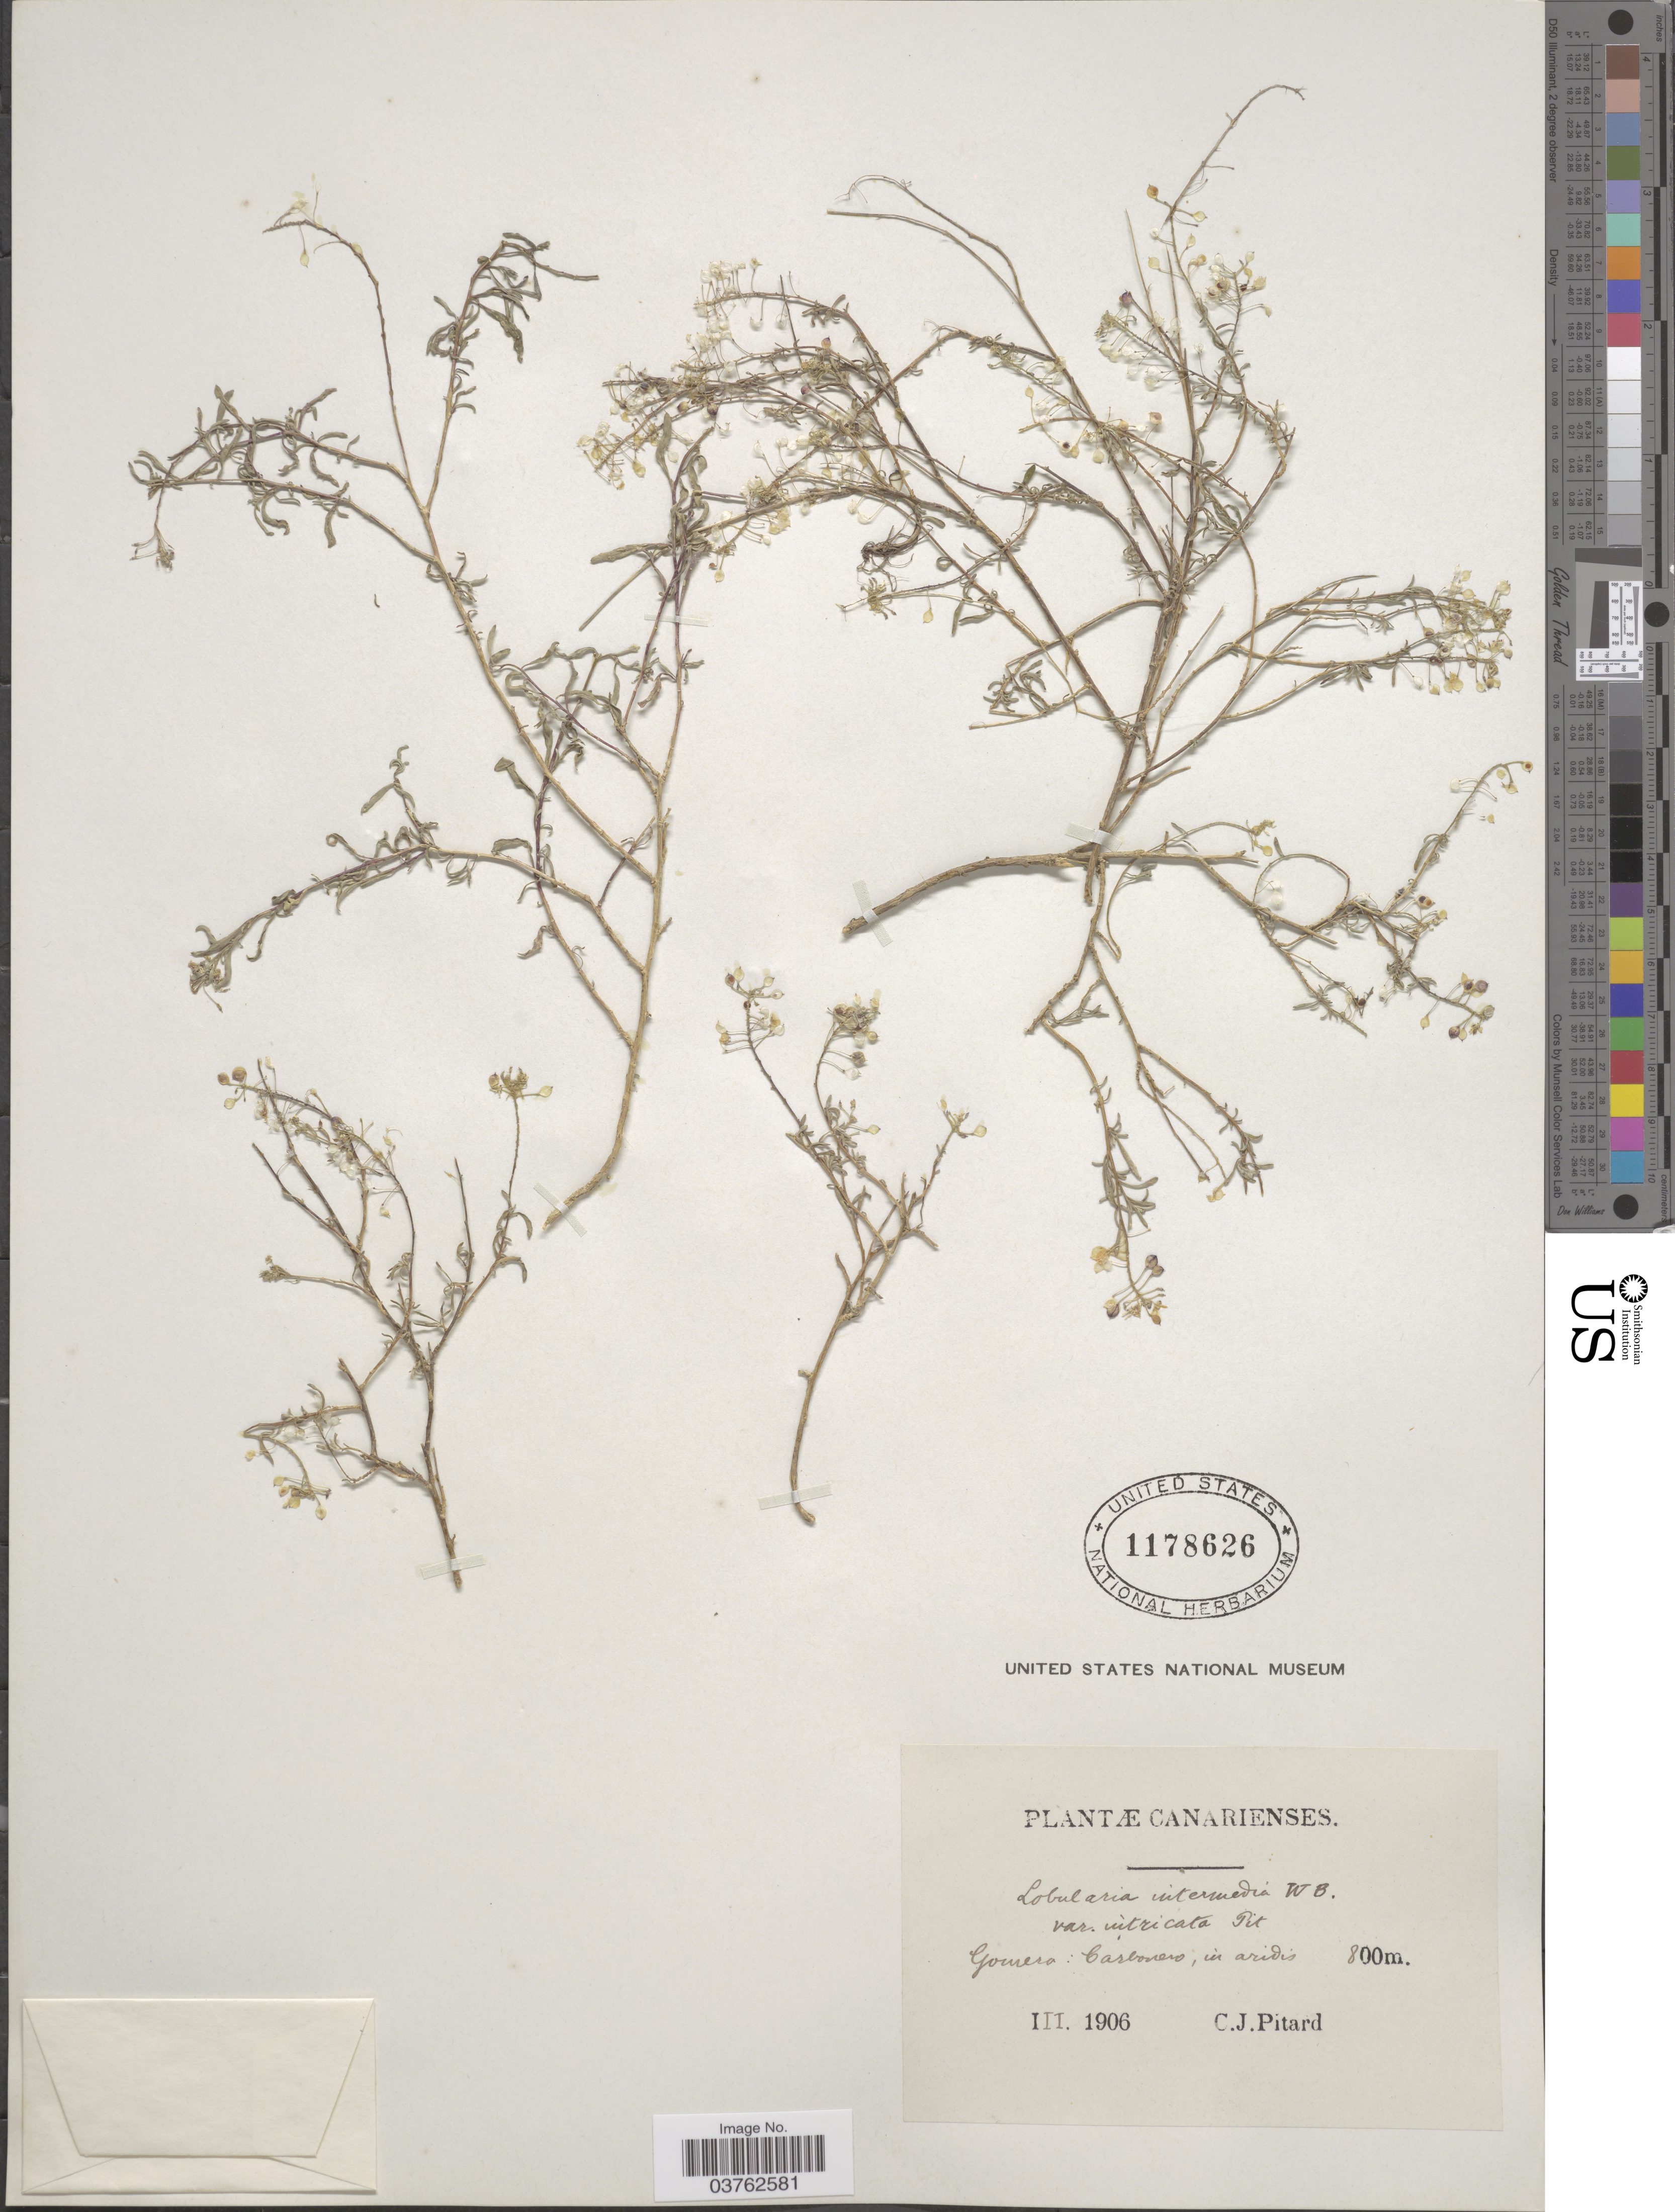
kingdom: Plantae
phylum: Tracheophyta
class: Magnoliopsida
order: Brassicales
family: Brassicaceae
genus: Lobularia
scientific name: Lobularia intermedia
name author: Webb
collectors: C. Pitard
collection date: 1906-03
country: Spain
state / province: Canarias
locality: Canarienses. Gomero: Carbonero, in aridis.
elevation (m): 800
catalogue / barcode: US 1178626